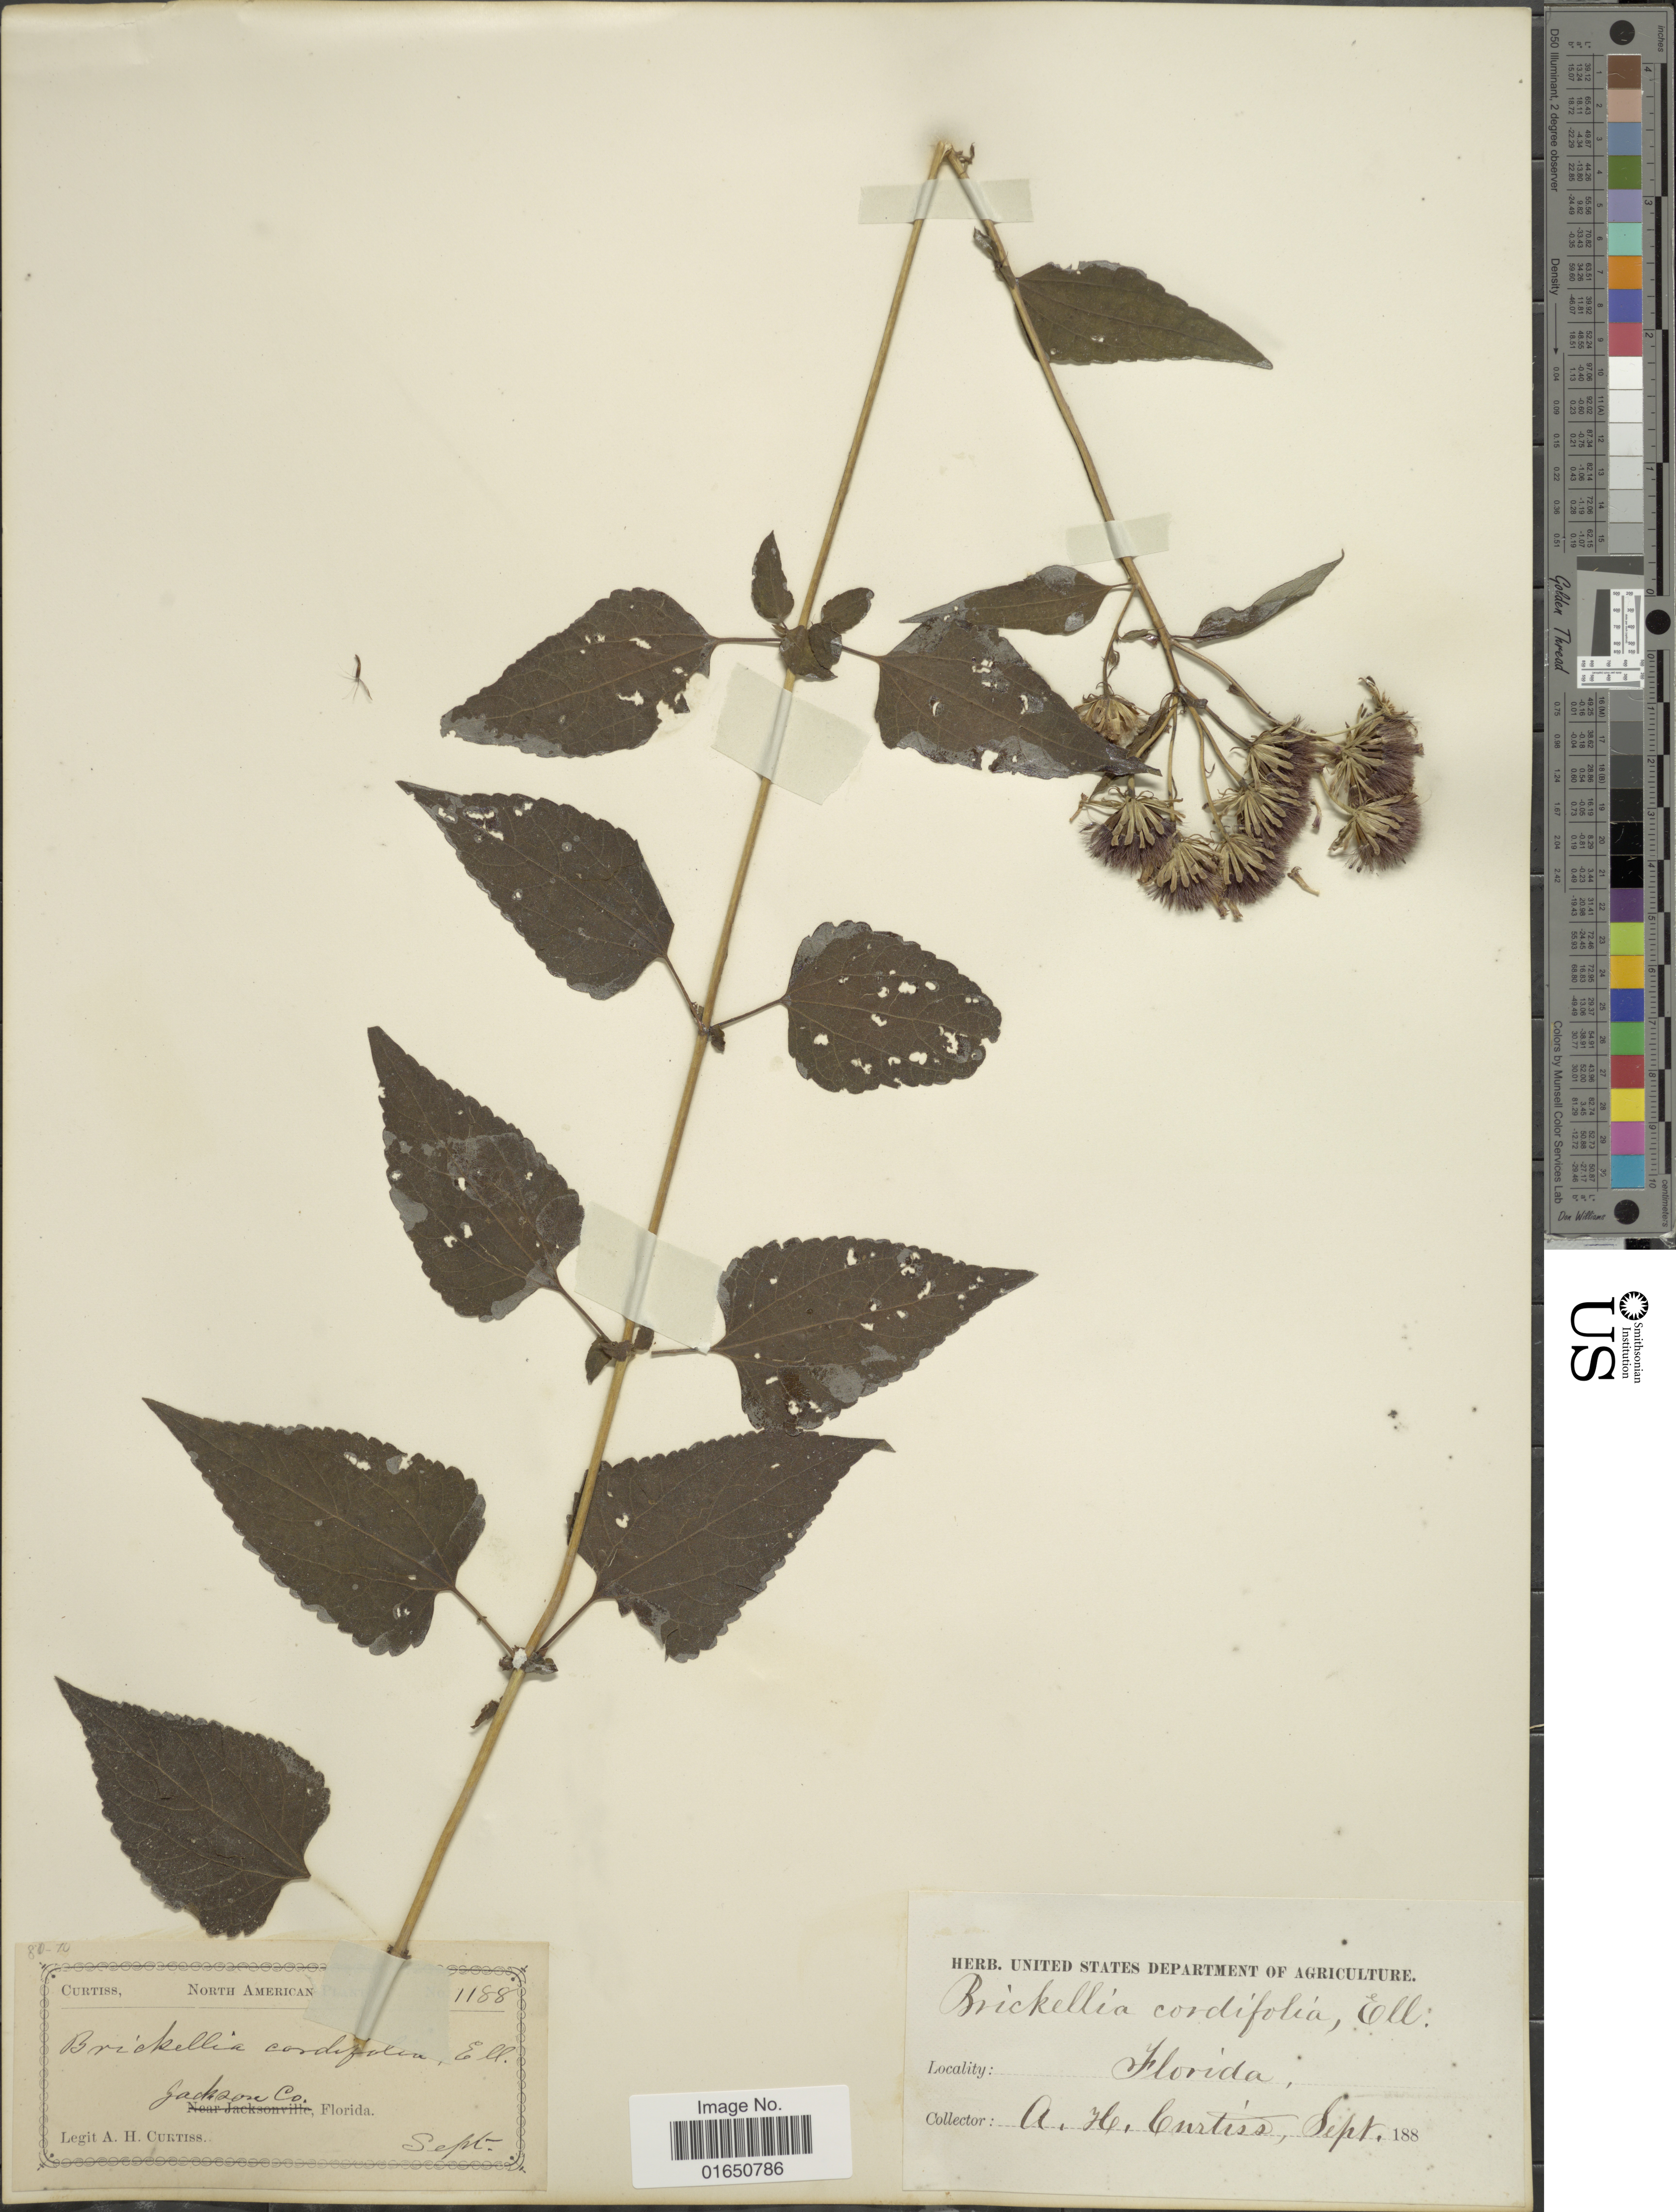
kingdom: Plantae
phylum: Tracheophyta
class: Magnoliopsida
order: Asterales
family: Asteraceae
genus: Brickellia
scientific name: Brickellia coridifolia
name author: (DC.) B.L. Rob.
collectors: A. H. Curtiss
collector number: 1188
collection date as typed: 188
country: United States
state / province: Florida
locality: Jackson Co.